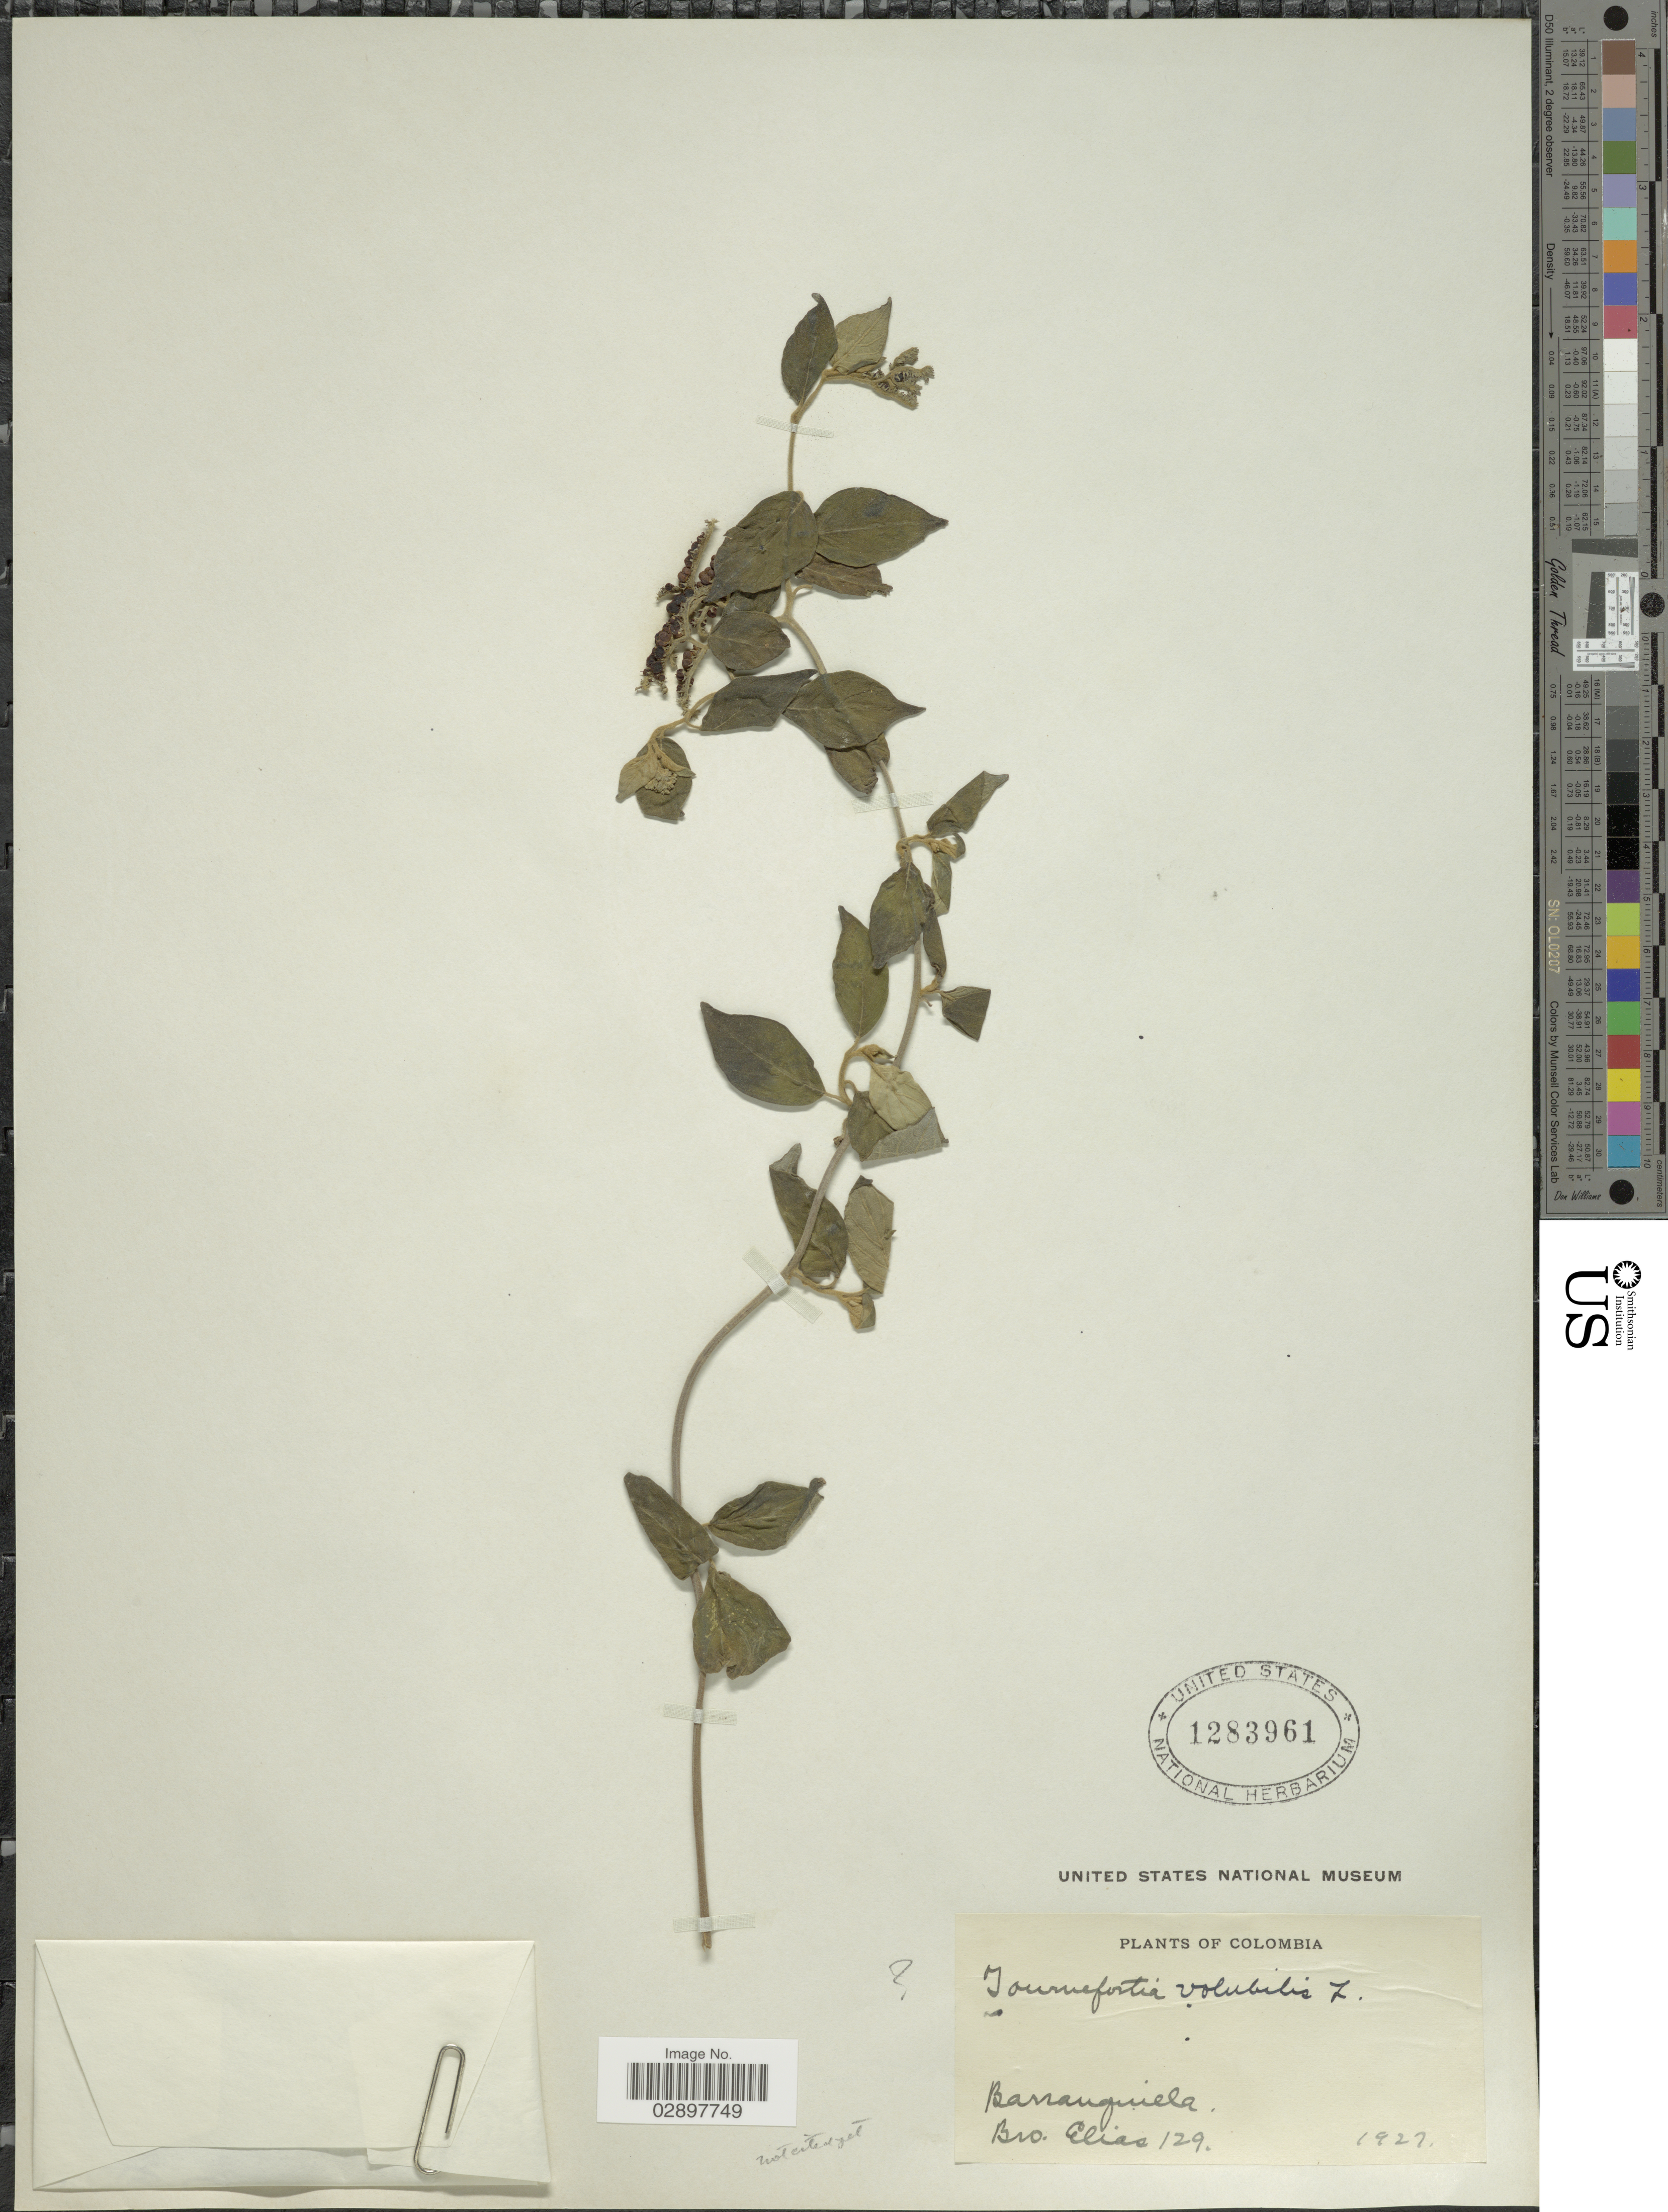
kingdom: Plantae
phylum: Tracheophyta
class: Magnoliopsida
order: Boraginales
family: Heliotropiaceae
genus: Tournefortia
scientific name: Tournefortia sp.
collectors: Bro. Elias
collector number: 129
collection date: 1927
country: Colombia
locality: Barranquilla.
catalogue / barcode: US 1283961